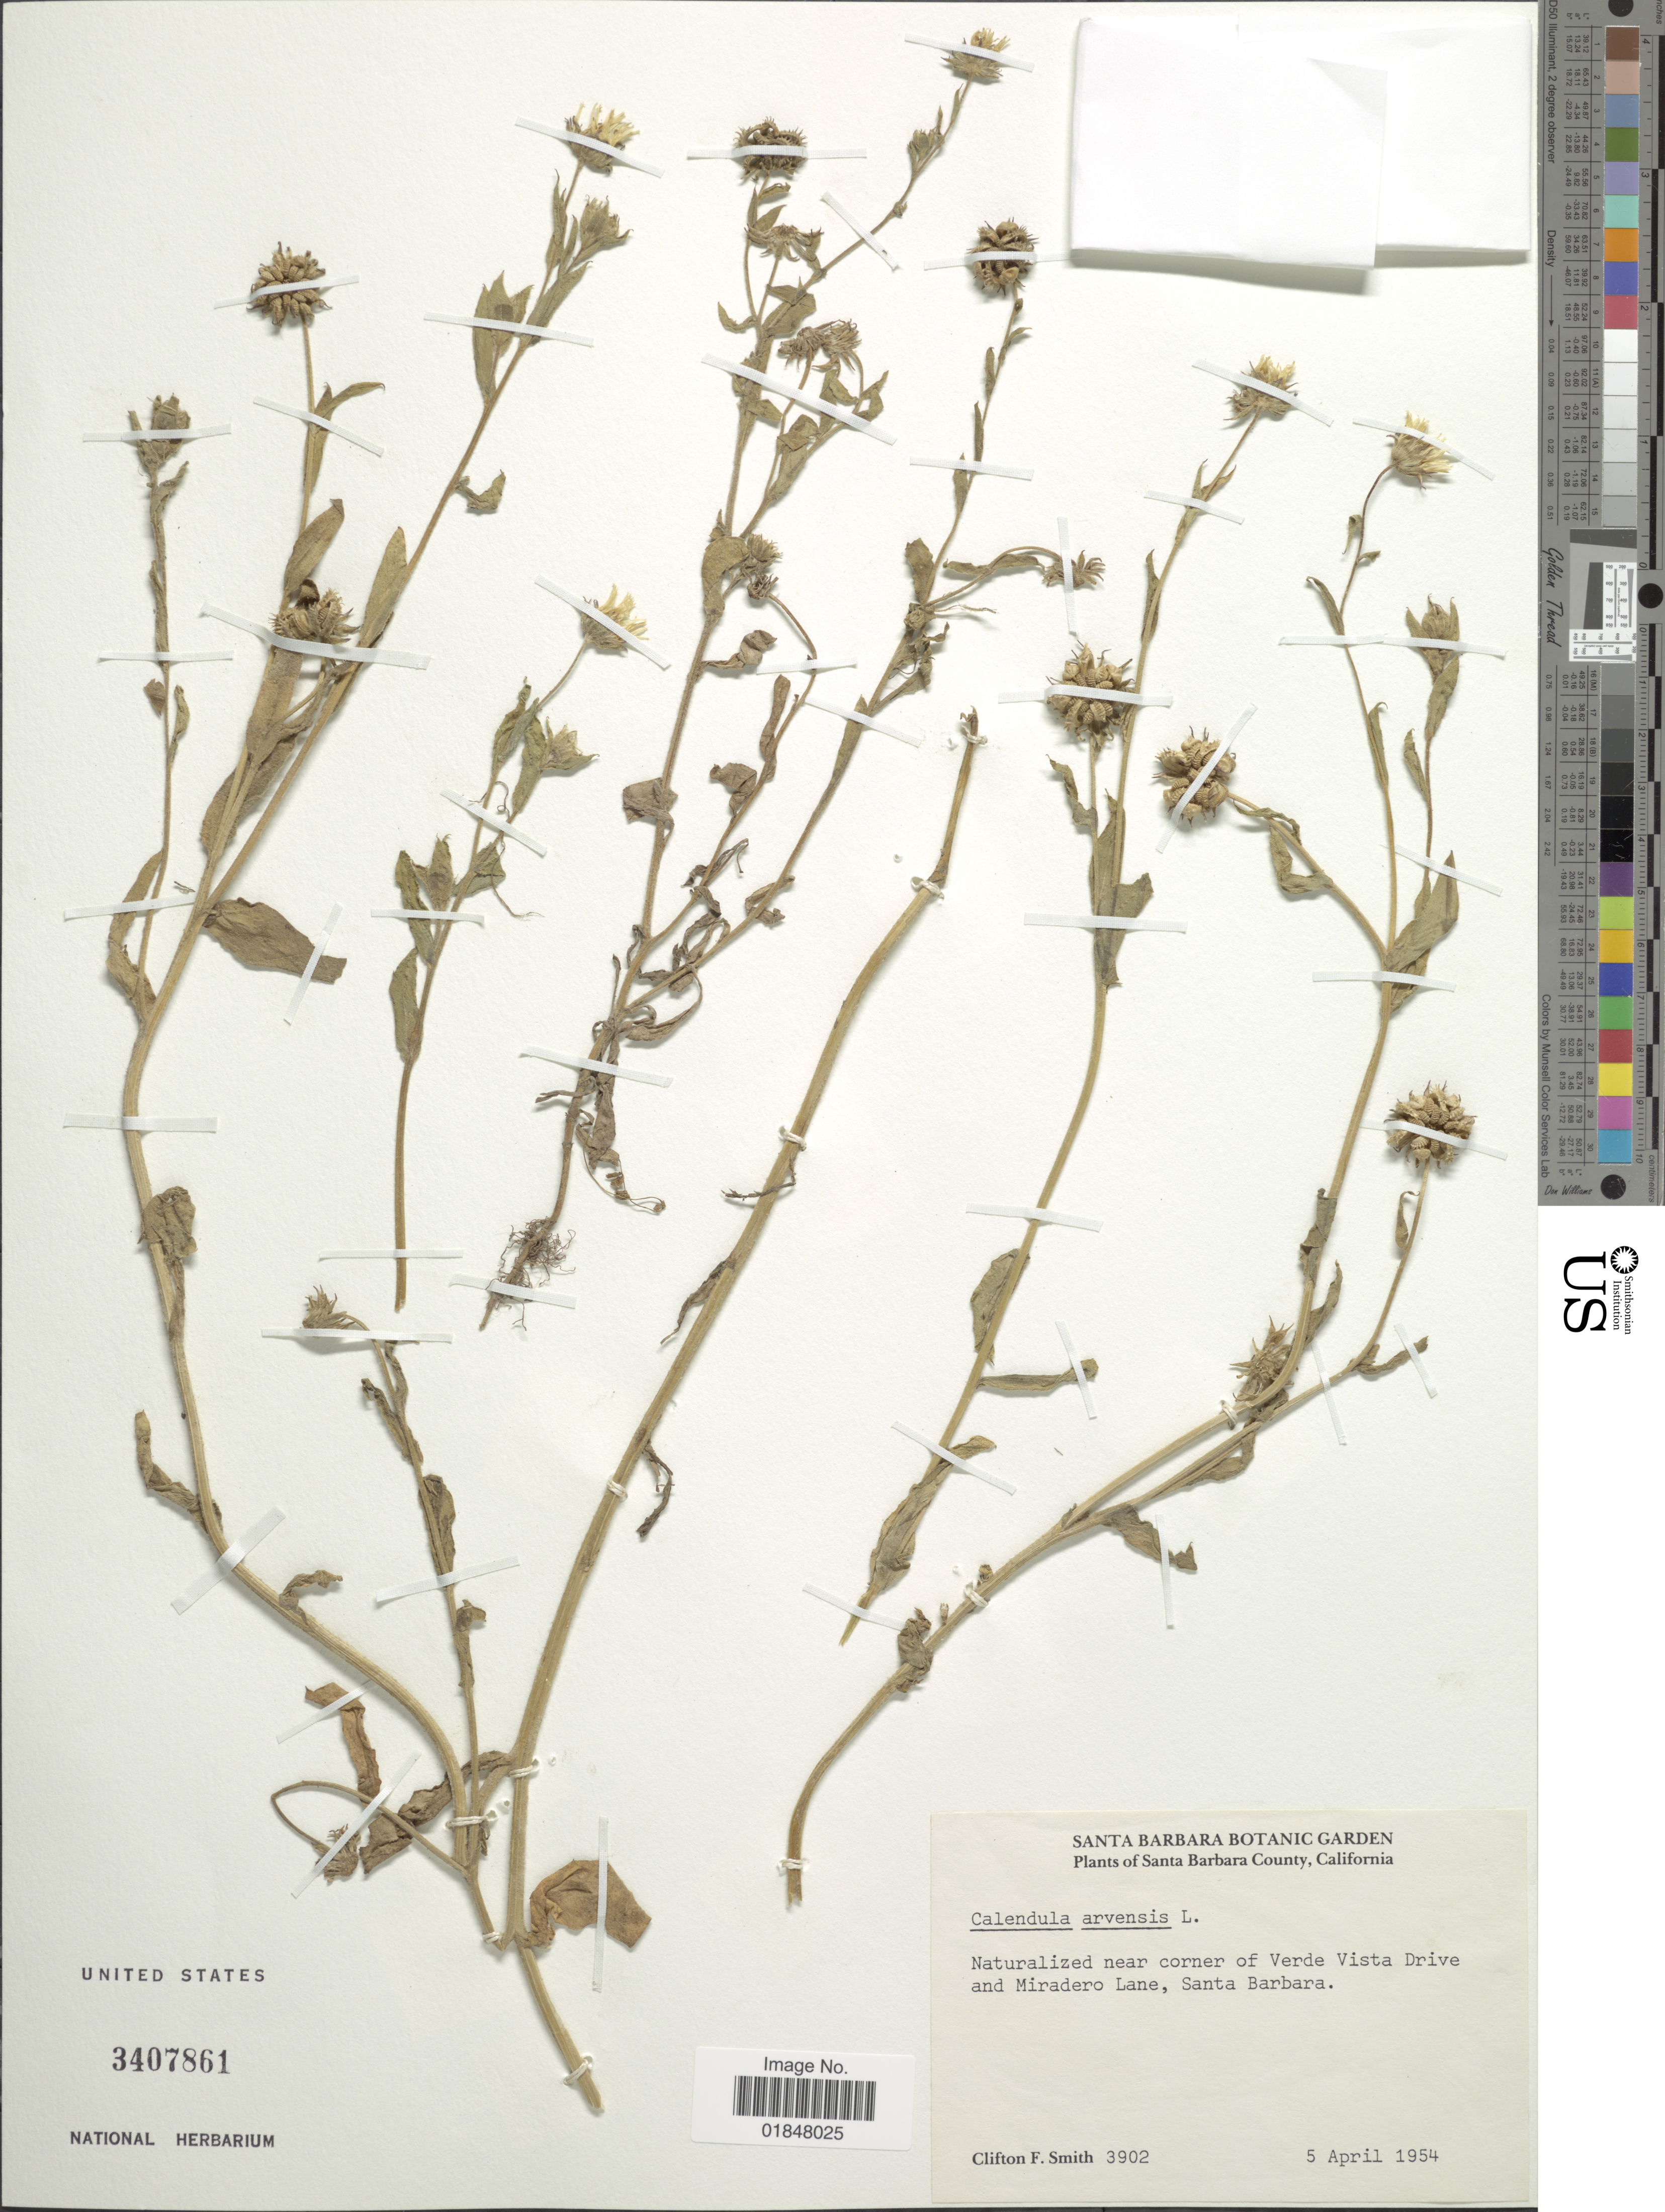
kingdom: Plantae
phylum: Tracheophyta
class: Magnoliopsida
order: Asterales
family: Asteraceae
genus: Calendula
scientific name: Calendula arvensis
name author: L.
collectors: C. F. Smith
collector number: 3902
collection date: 1954-04-05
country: United States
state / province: California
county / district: Santa Barbara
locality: Santa Barbara County, Naturalized near corner of Verde Vista Drive and Miradero Lane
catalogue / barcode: US 3407861